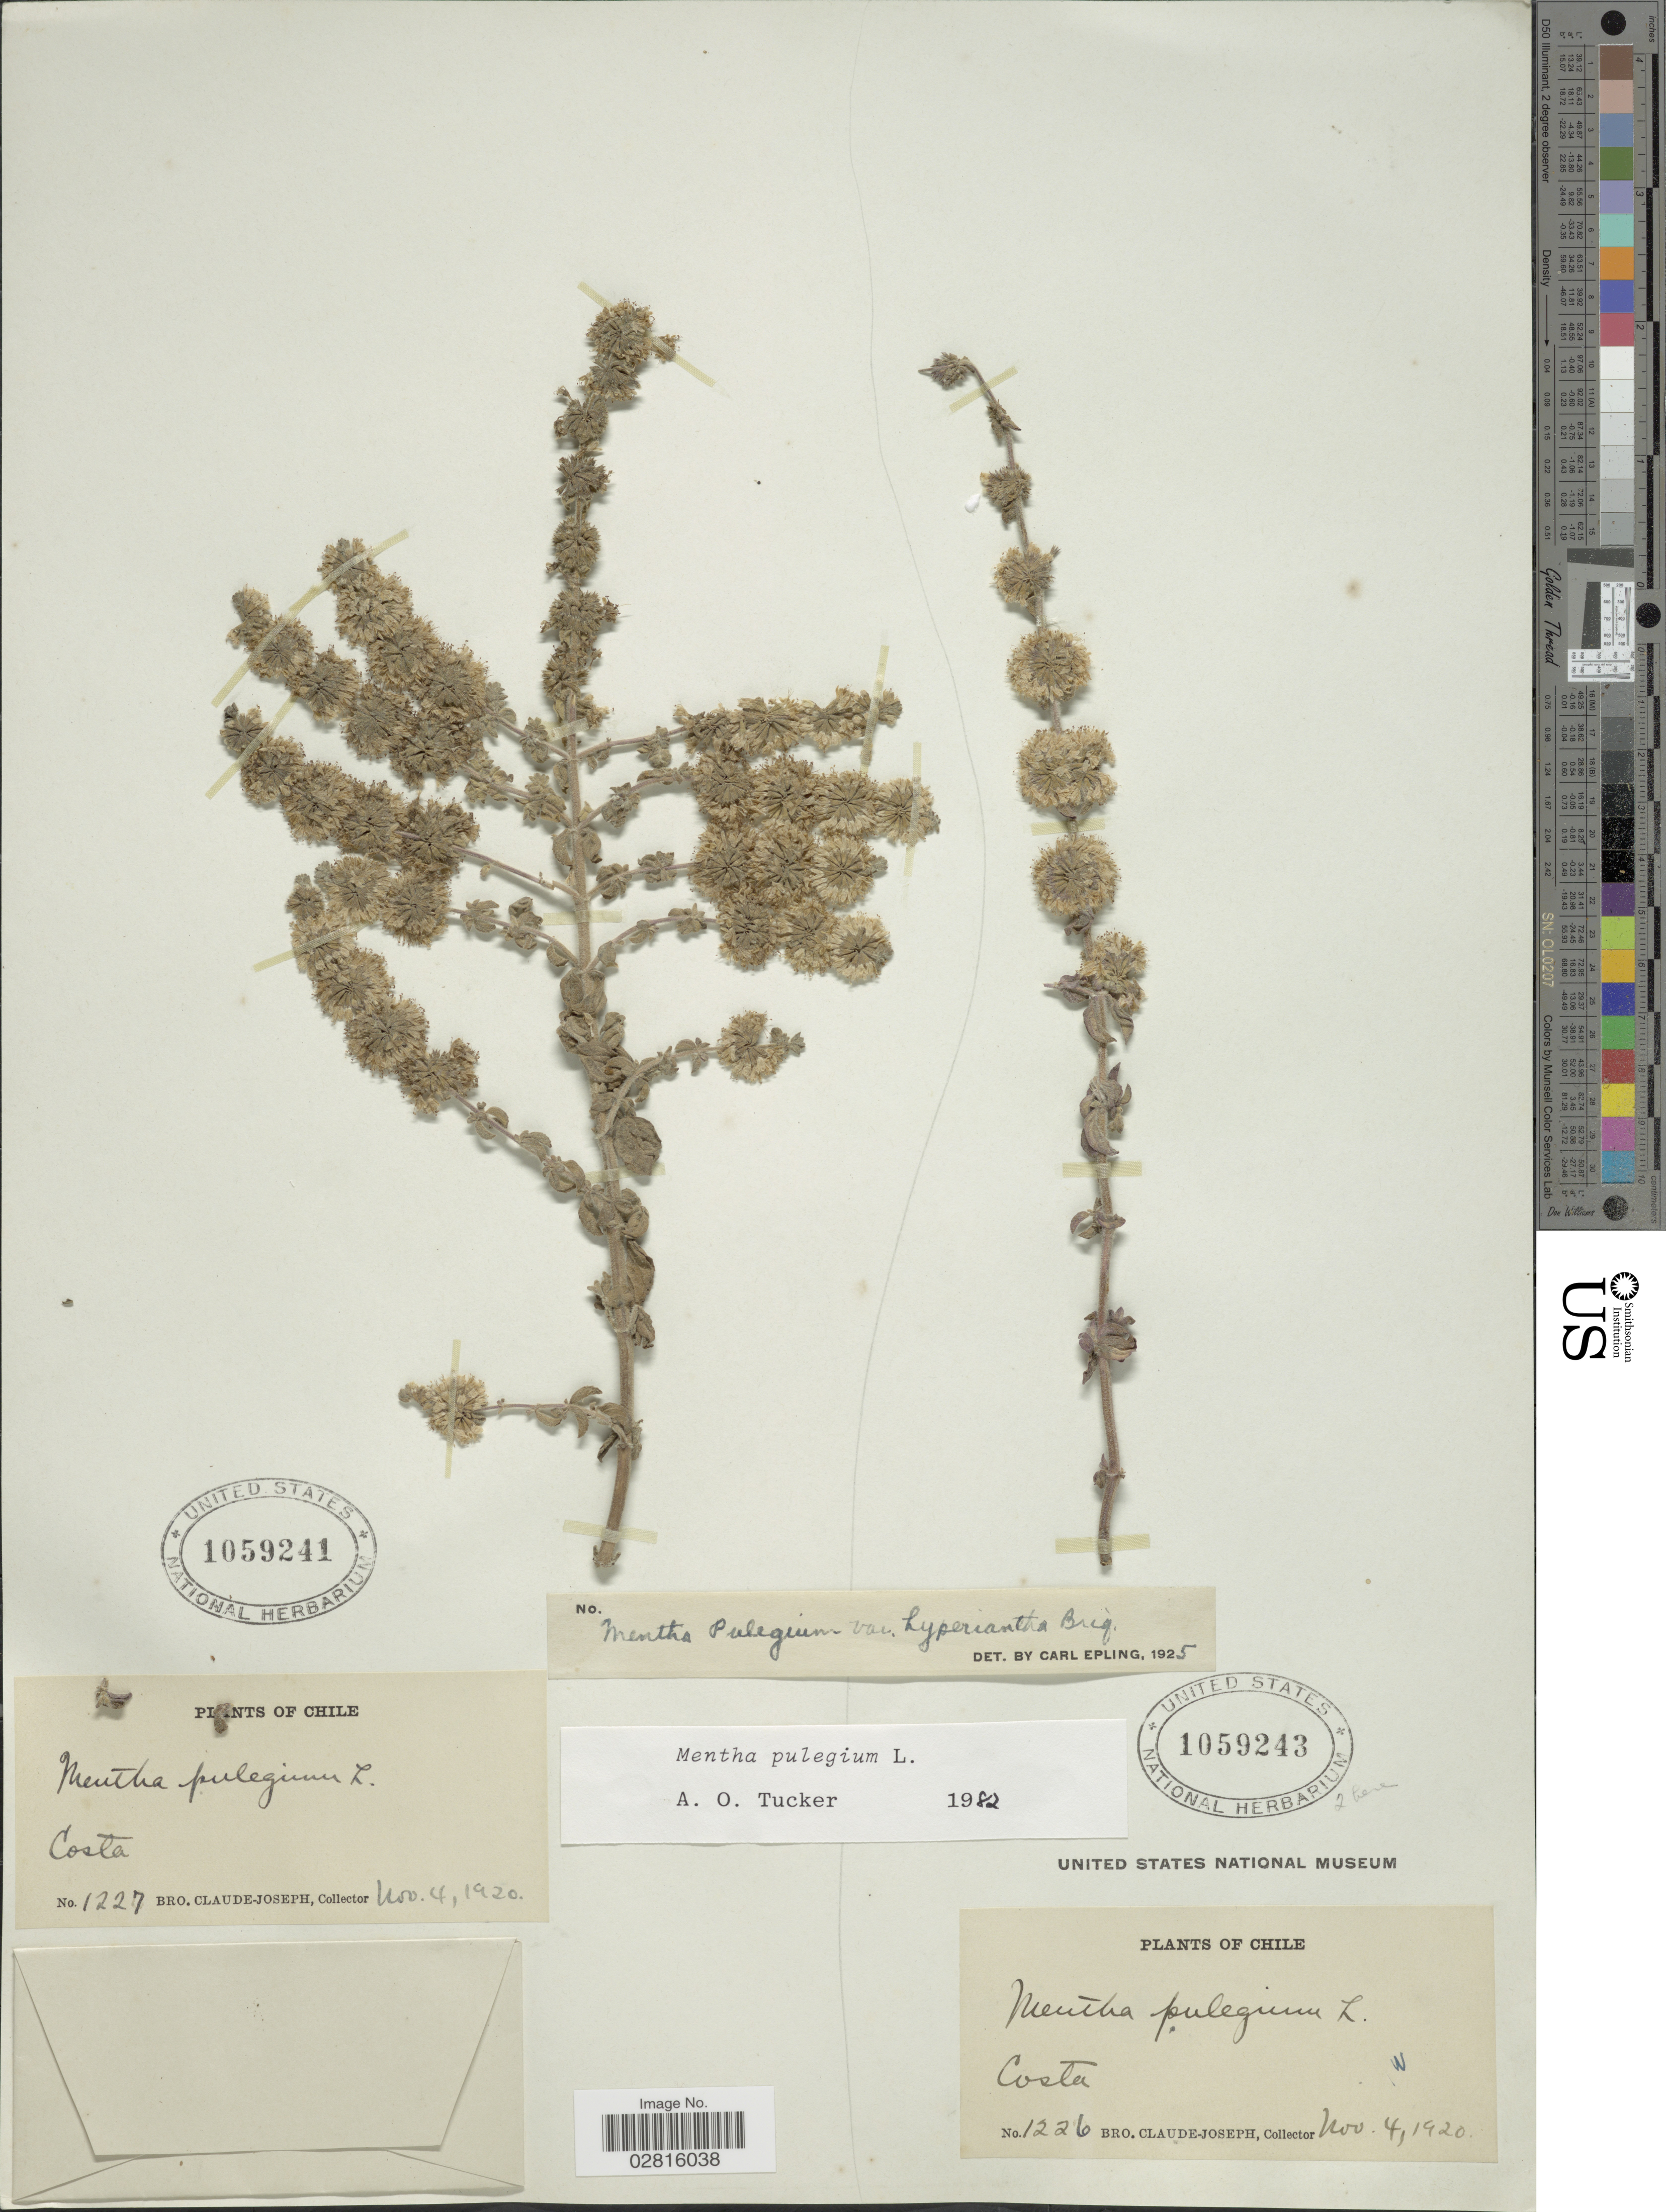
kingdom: Plantae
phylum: Tracheophyta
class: Magnoliopsida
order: Lamiales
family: Lamiaceae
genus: Mentha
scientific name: Mentha pulegium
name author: L.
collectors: Bro. Claude-Joseph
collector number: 1226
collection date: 1920-11-04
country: Chile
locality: Costa.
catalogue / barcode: US 1059243-2